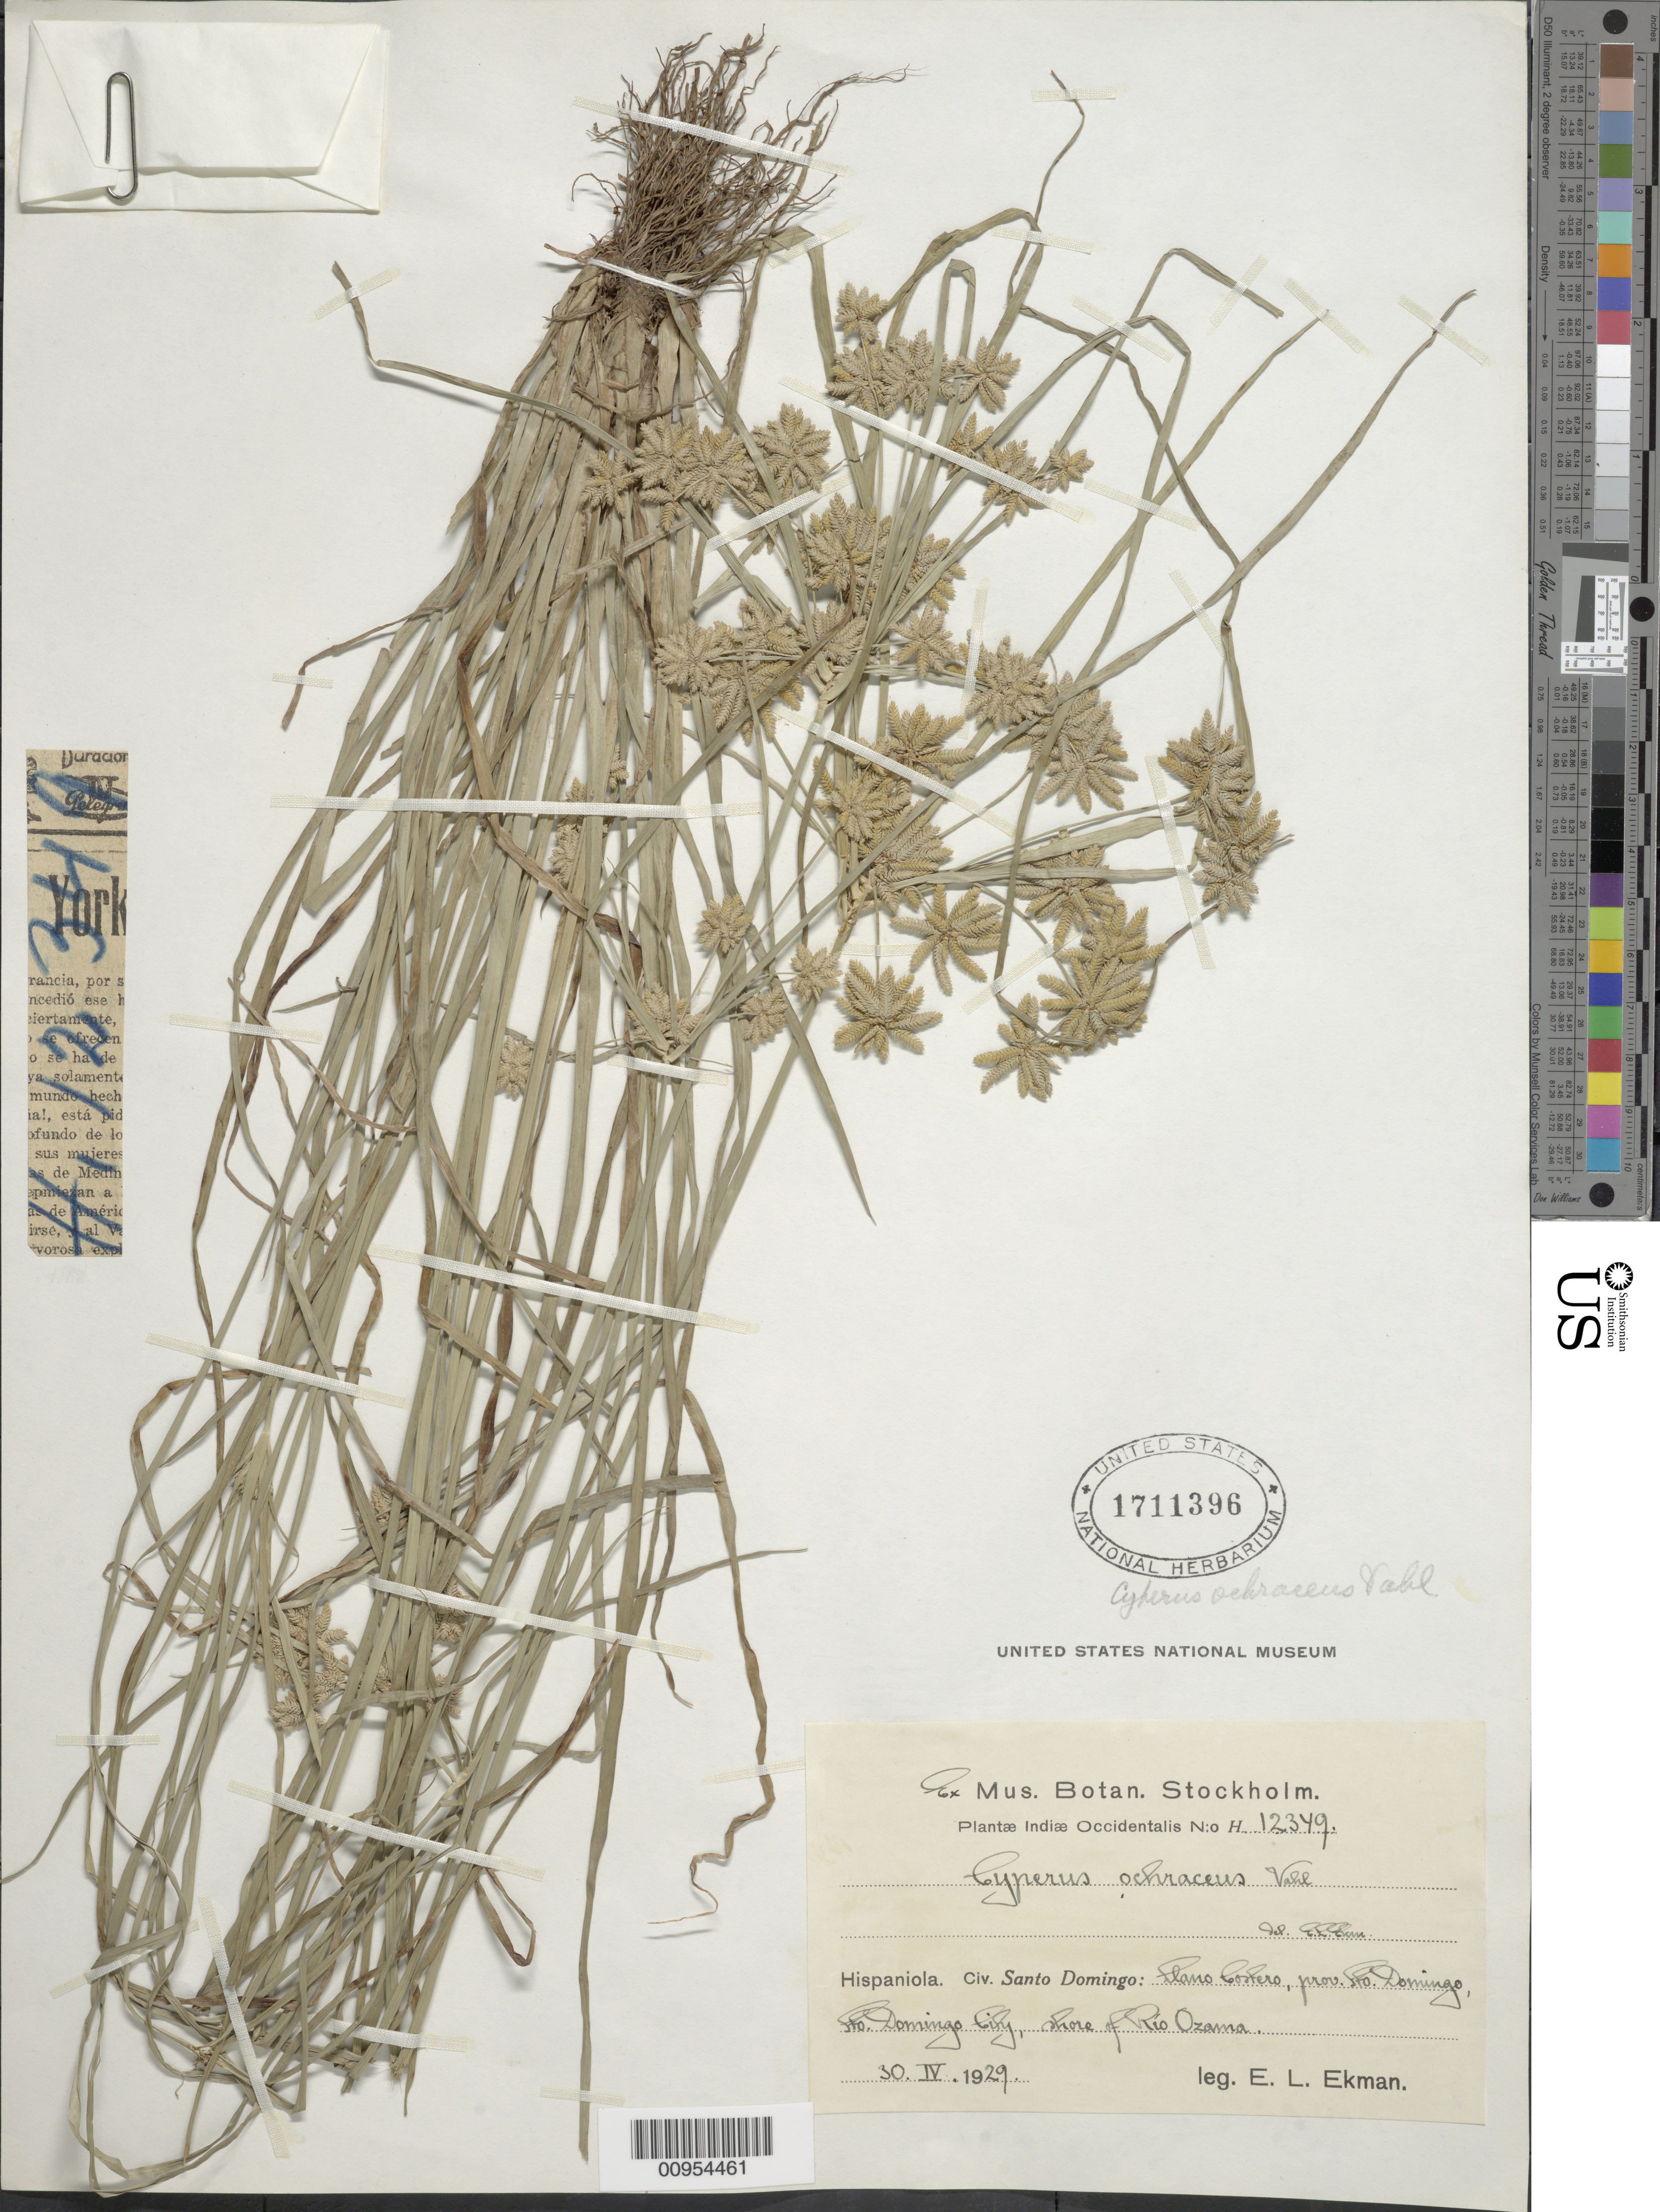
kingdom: Plantae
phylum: Tracheophyta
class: Liliopsida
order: Poales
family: Cyperaceae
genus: Cyperus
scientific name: Cyperus ochraceus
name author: Vahl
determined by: Ekman, E. L.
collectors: E. L. Ekman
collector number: H 12349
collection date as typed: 30 Apr 1929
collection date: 1929-04-30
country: Dominican Republic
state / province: Santo Domingo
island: Hispaniola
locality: Llano Costero, Santo Domingo City, shore of Río Ozama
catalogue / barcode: US 1711396